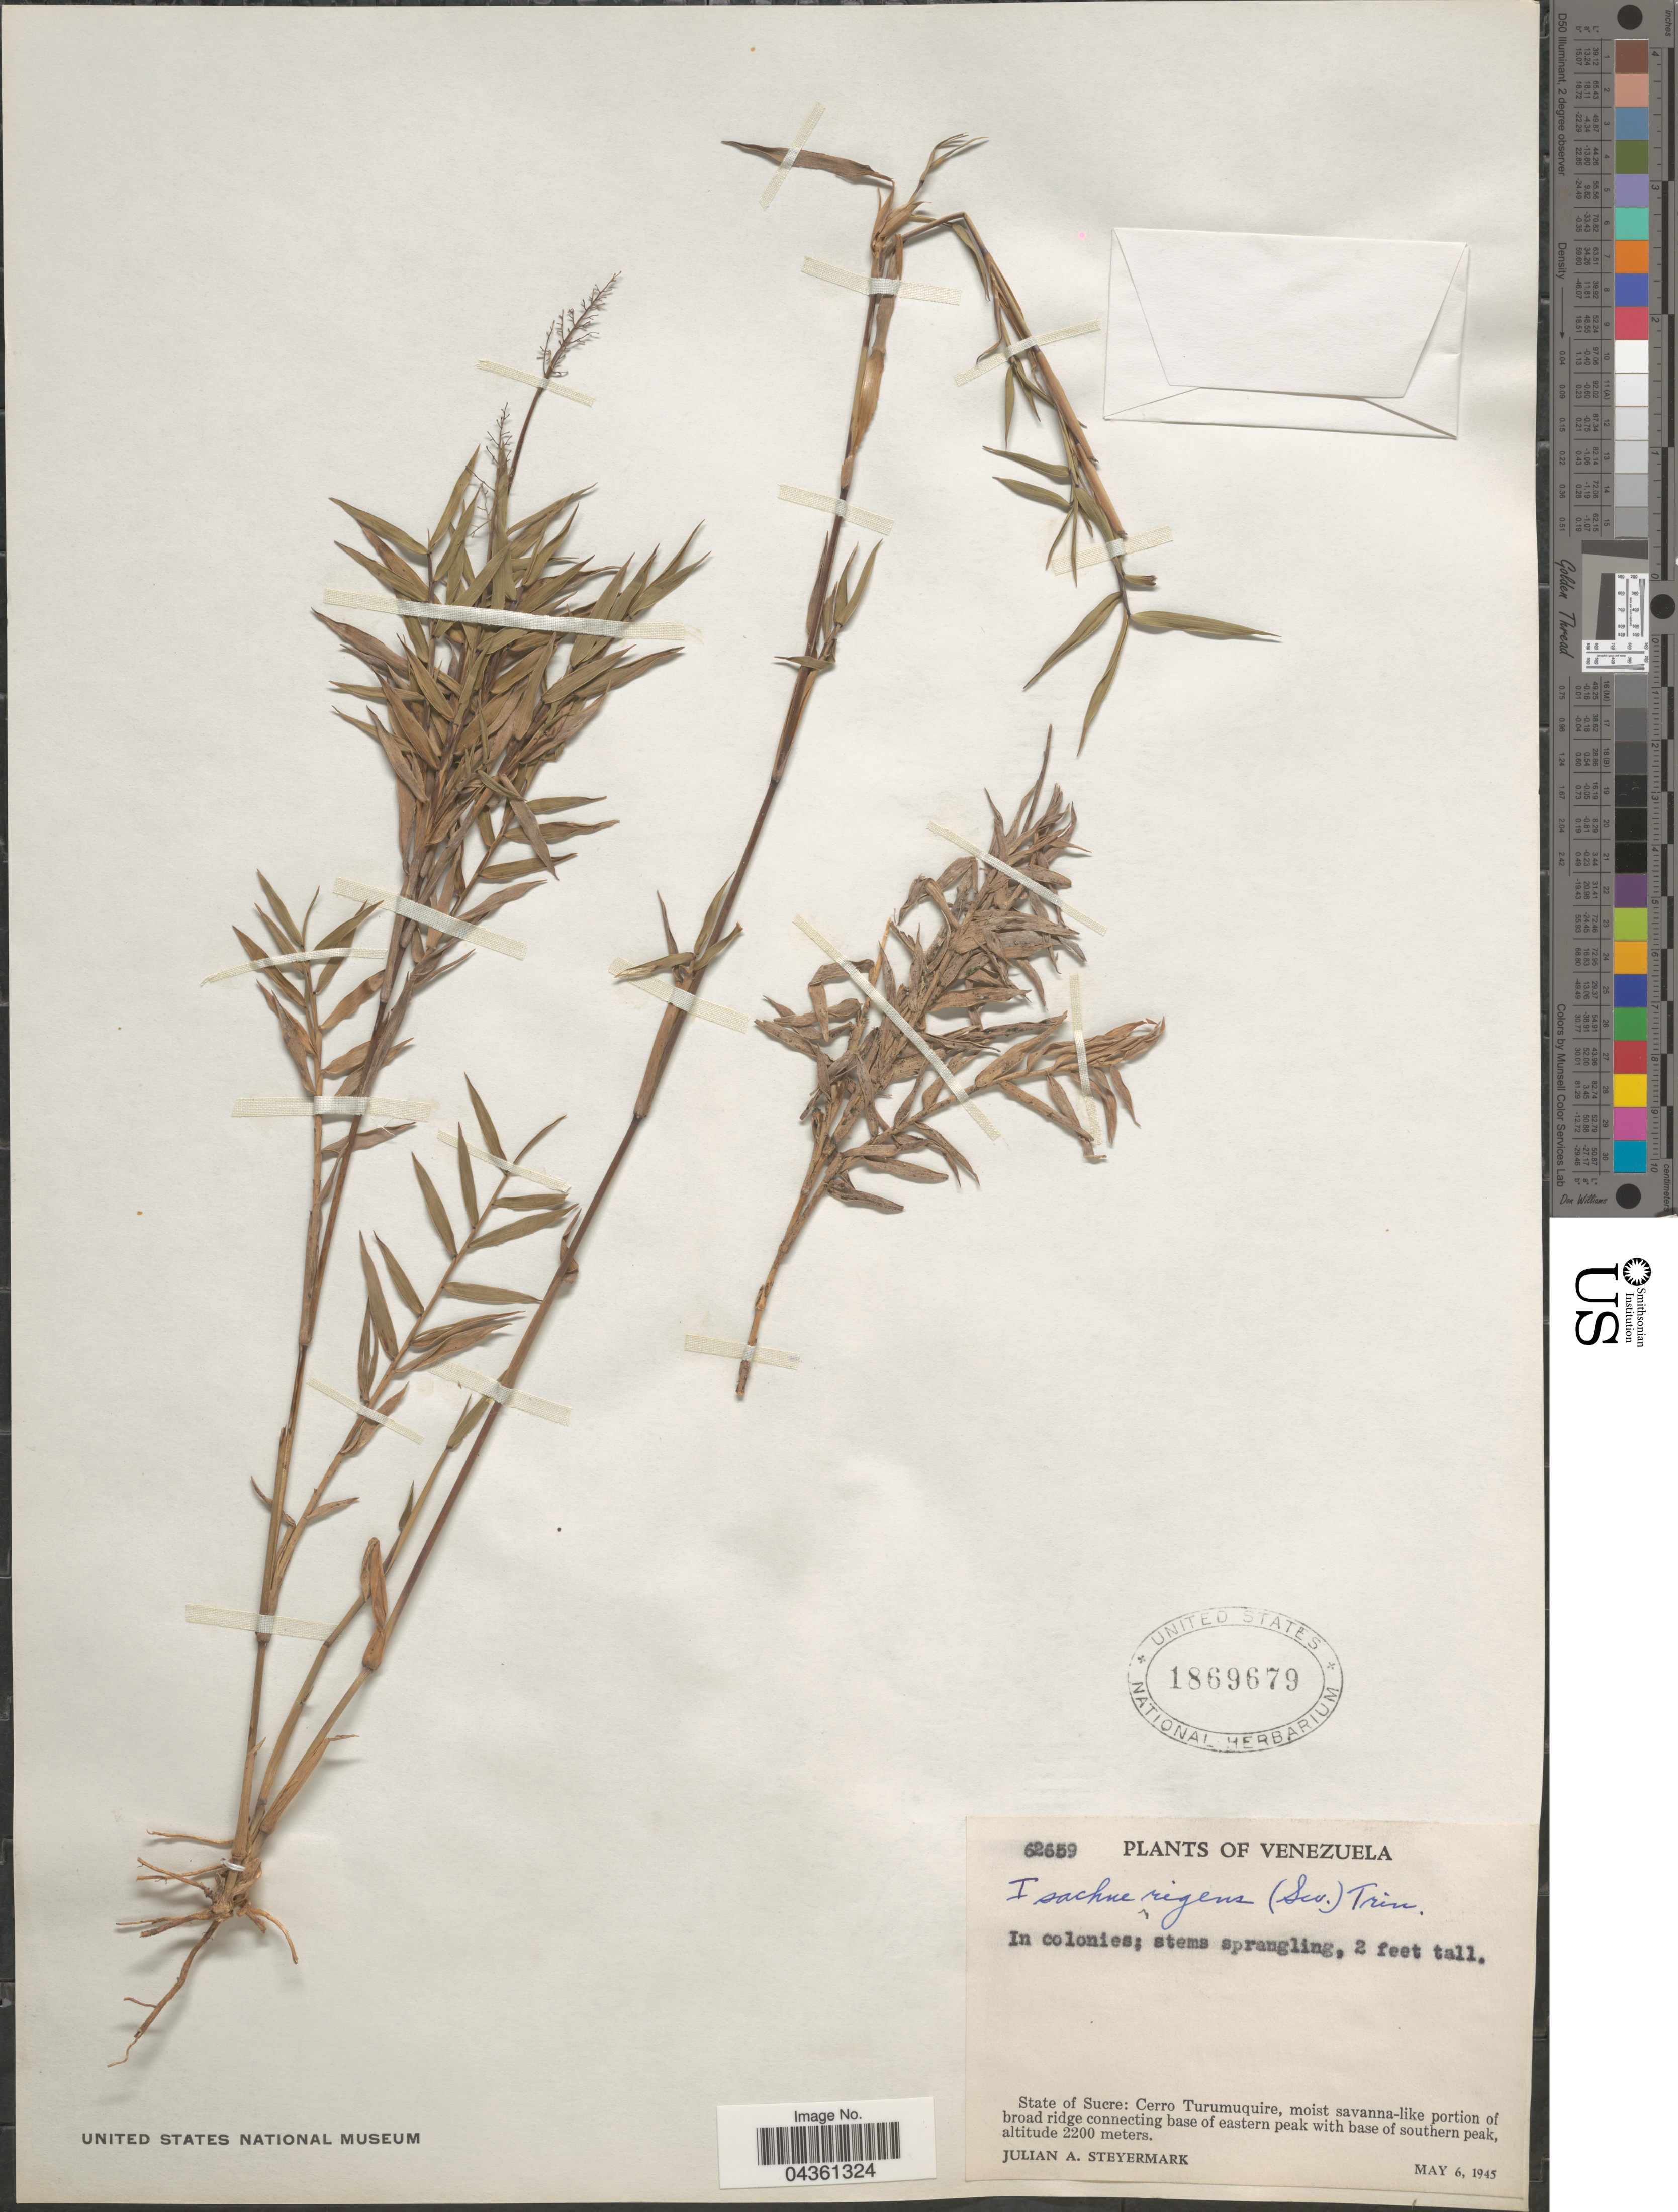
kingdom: Plantae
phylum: Tracheophyta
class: Liliopsida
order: Poales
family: Poaceae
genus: Isachne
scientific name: Isachne rigens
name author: (Sw.) Trin.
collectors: J. Steyermark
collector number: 62659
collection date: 1945-05-06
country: Venezuela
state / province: Sucre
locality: Cerro Turumuquire, moist savanna-like portion of broad ridge connecting base of eastern peak with base of southern peak.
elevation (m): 2200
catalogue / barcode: US 1869679